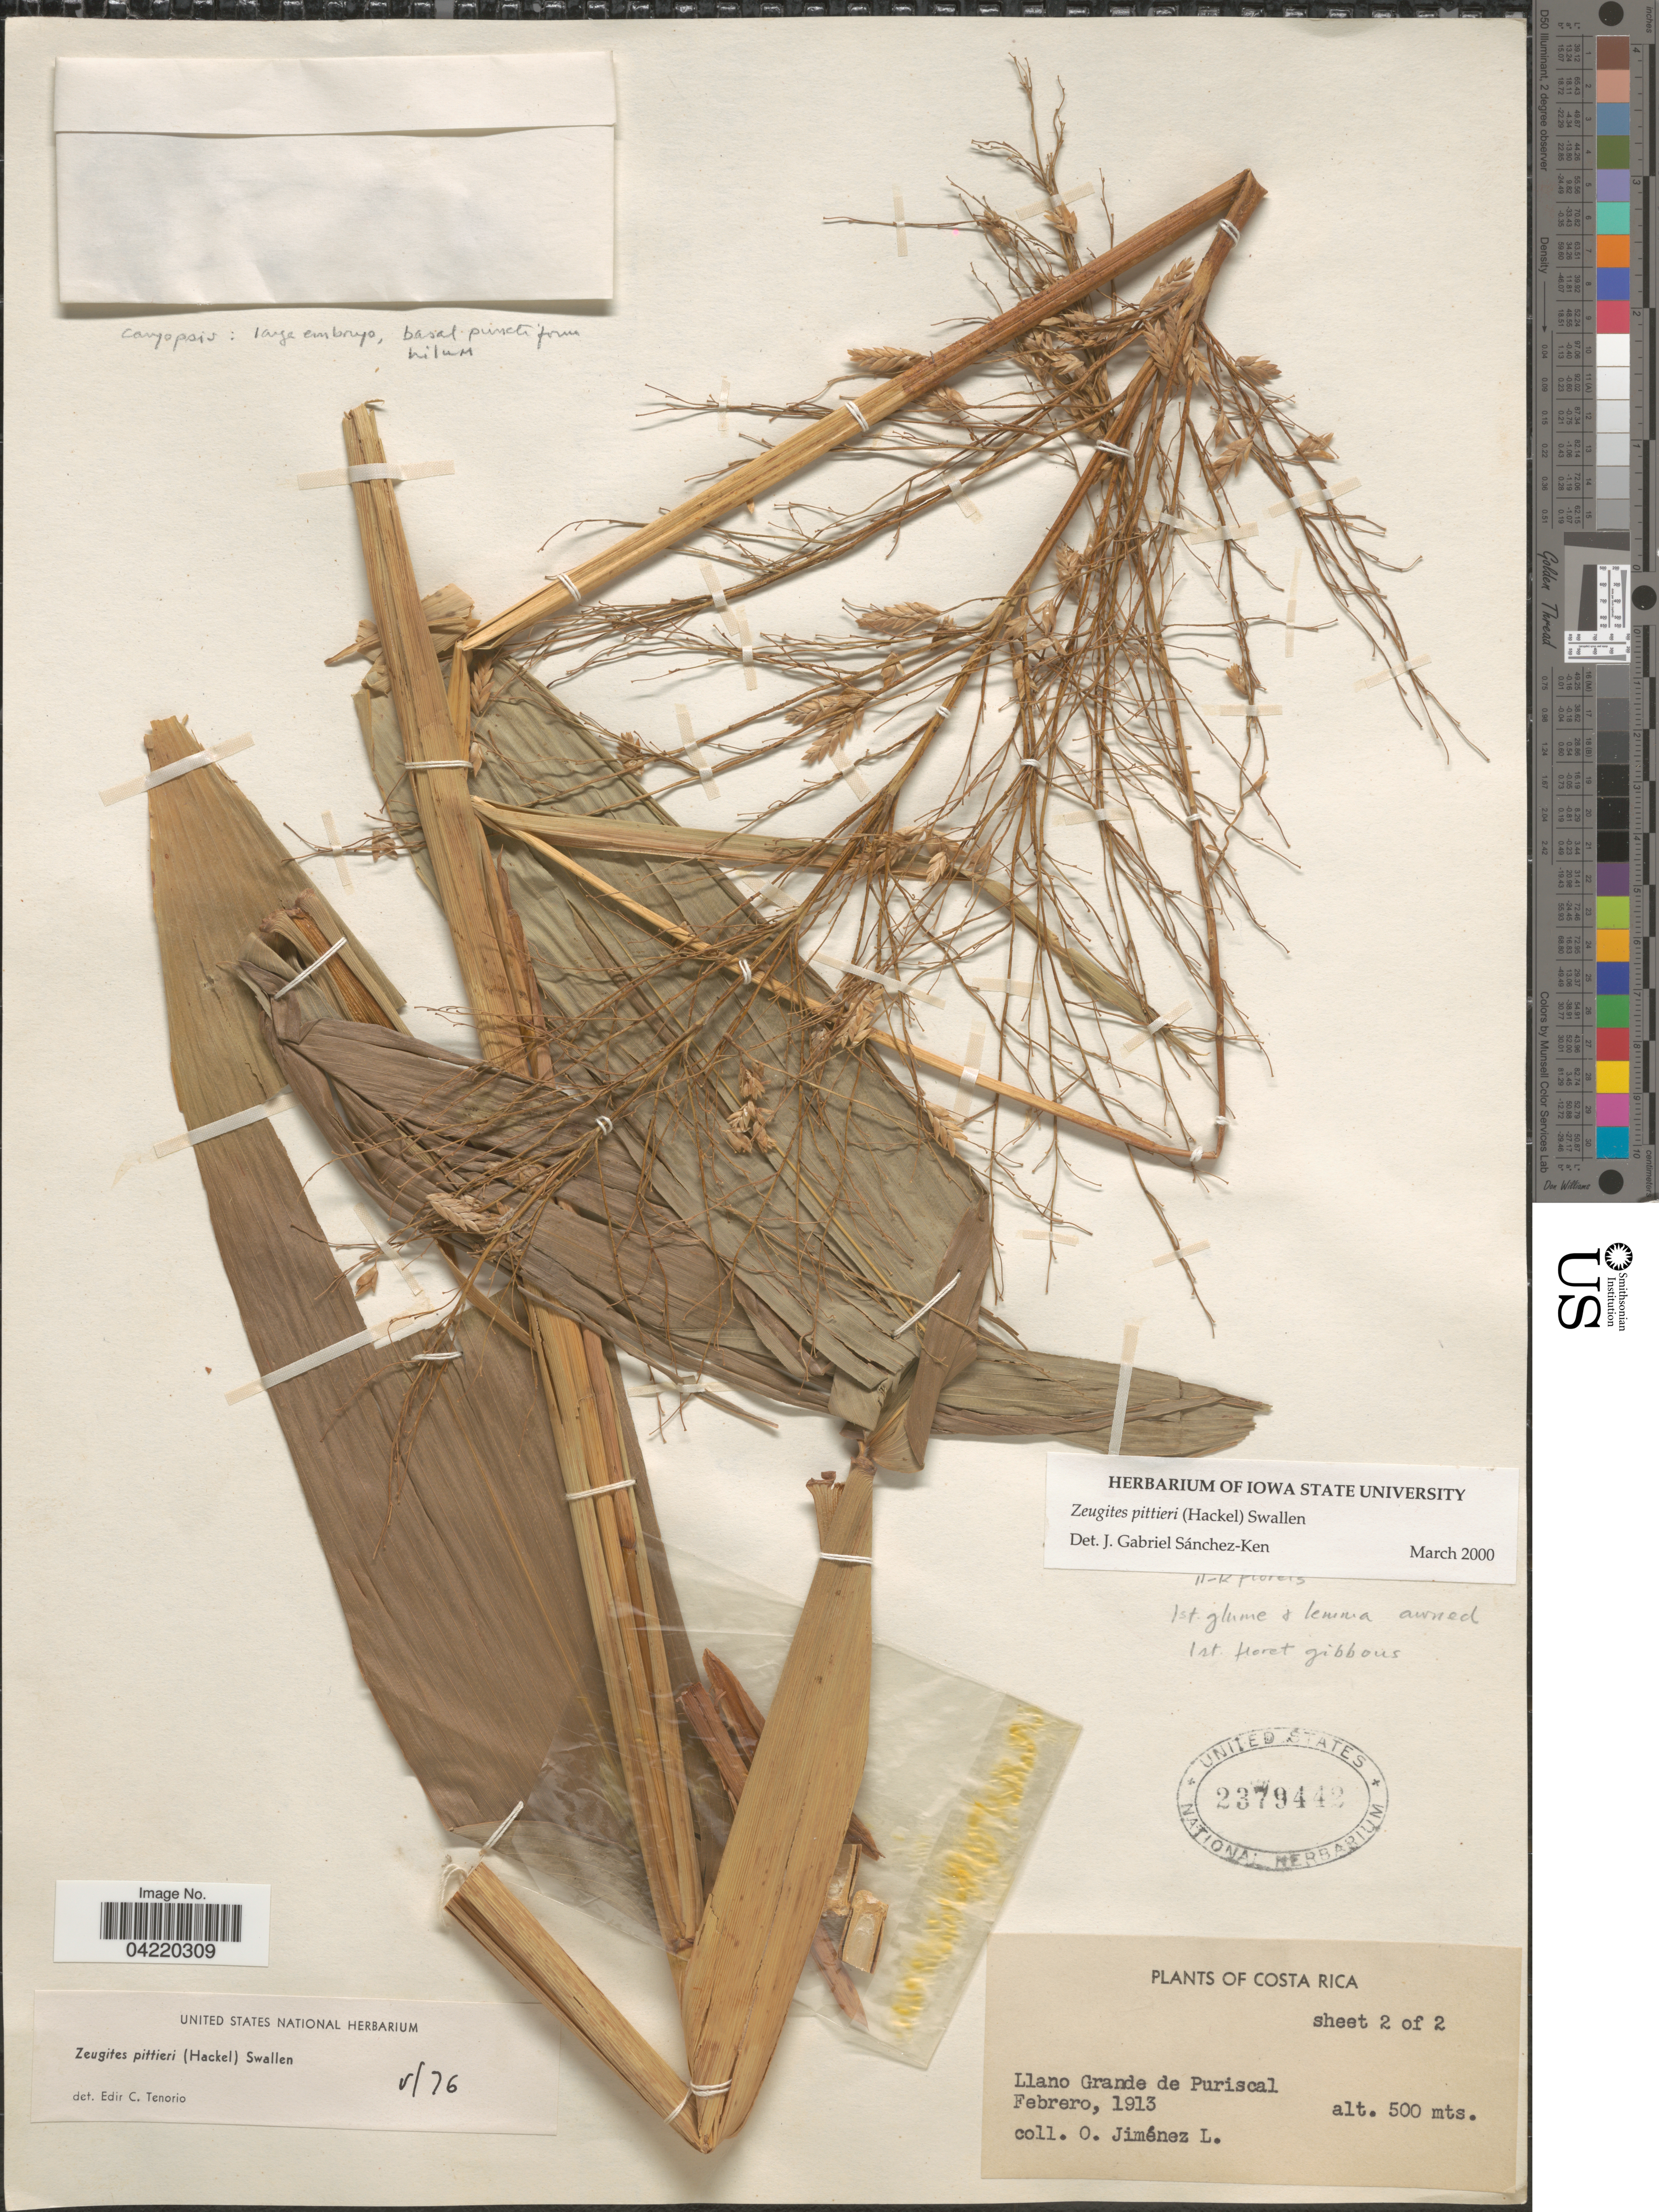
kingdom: Plantae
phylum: Tracheophyta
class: Liliopsida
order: Poales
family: Poaceae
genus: Zeugites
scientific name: Zeugites pittieri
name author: Hack.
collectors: O. Jiménez L.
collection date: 1913-02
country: Costa Rica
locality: Llano Grande de Puriscal.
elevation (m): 500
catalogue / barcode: US 2379442